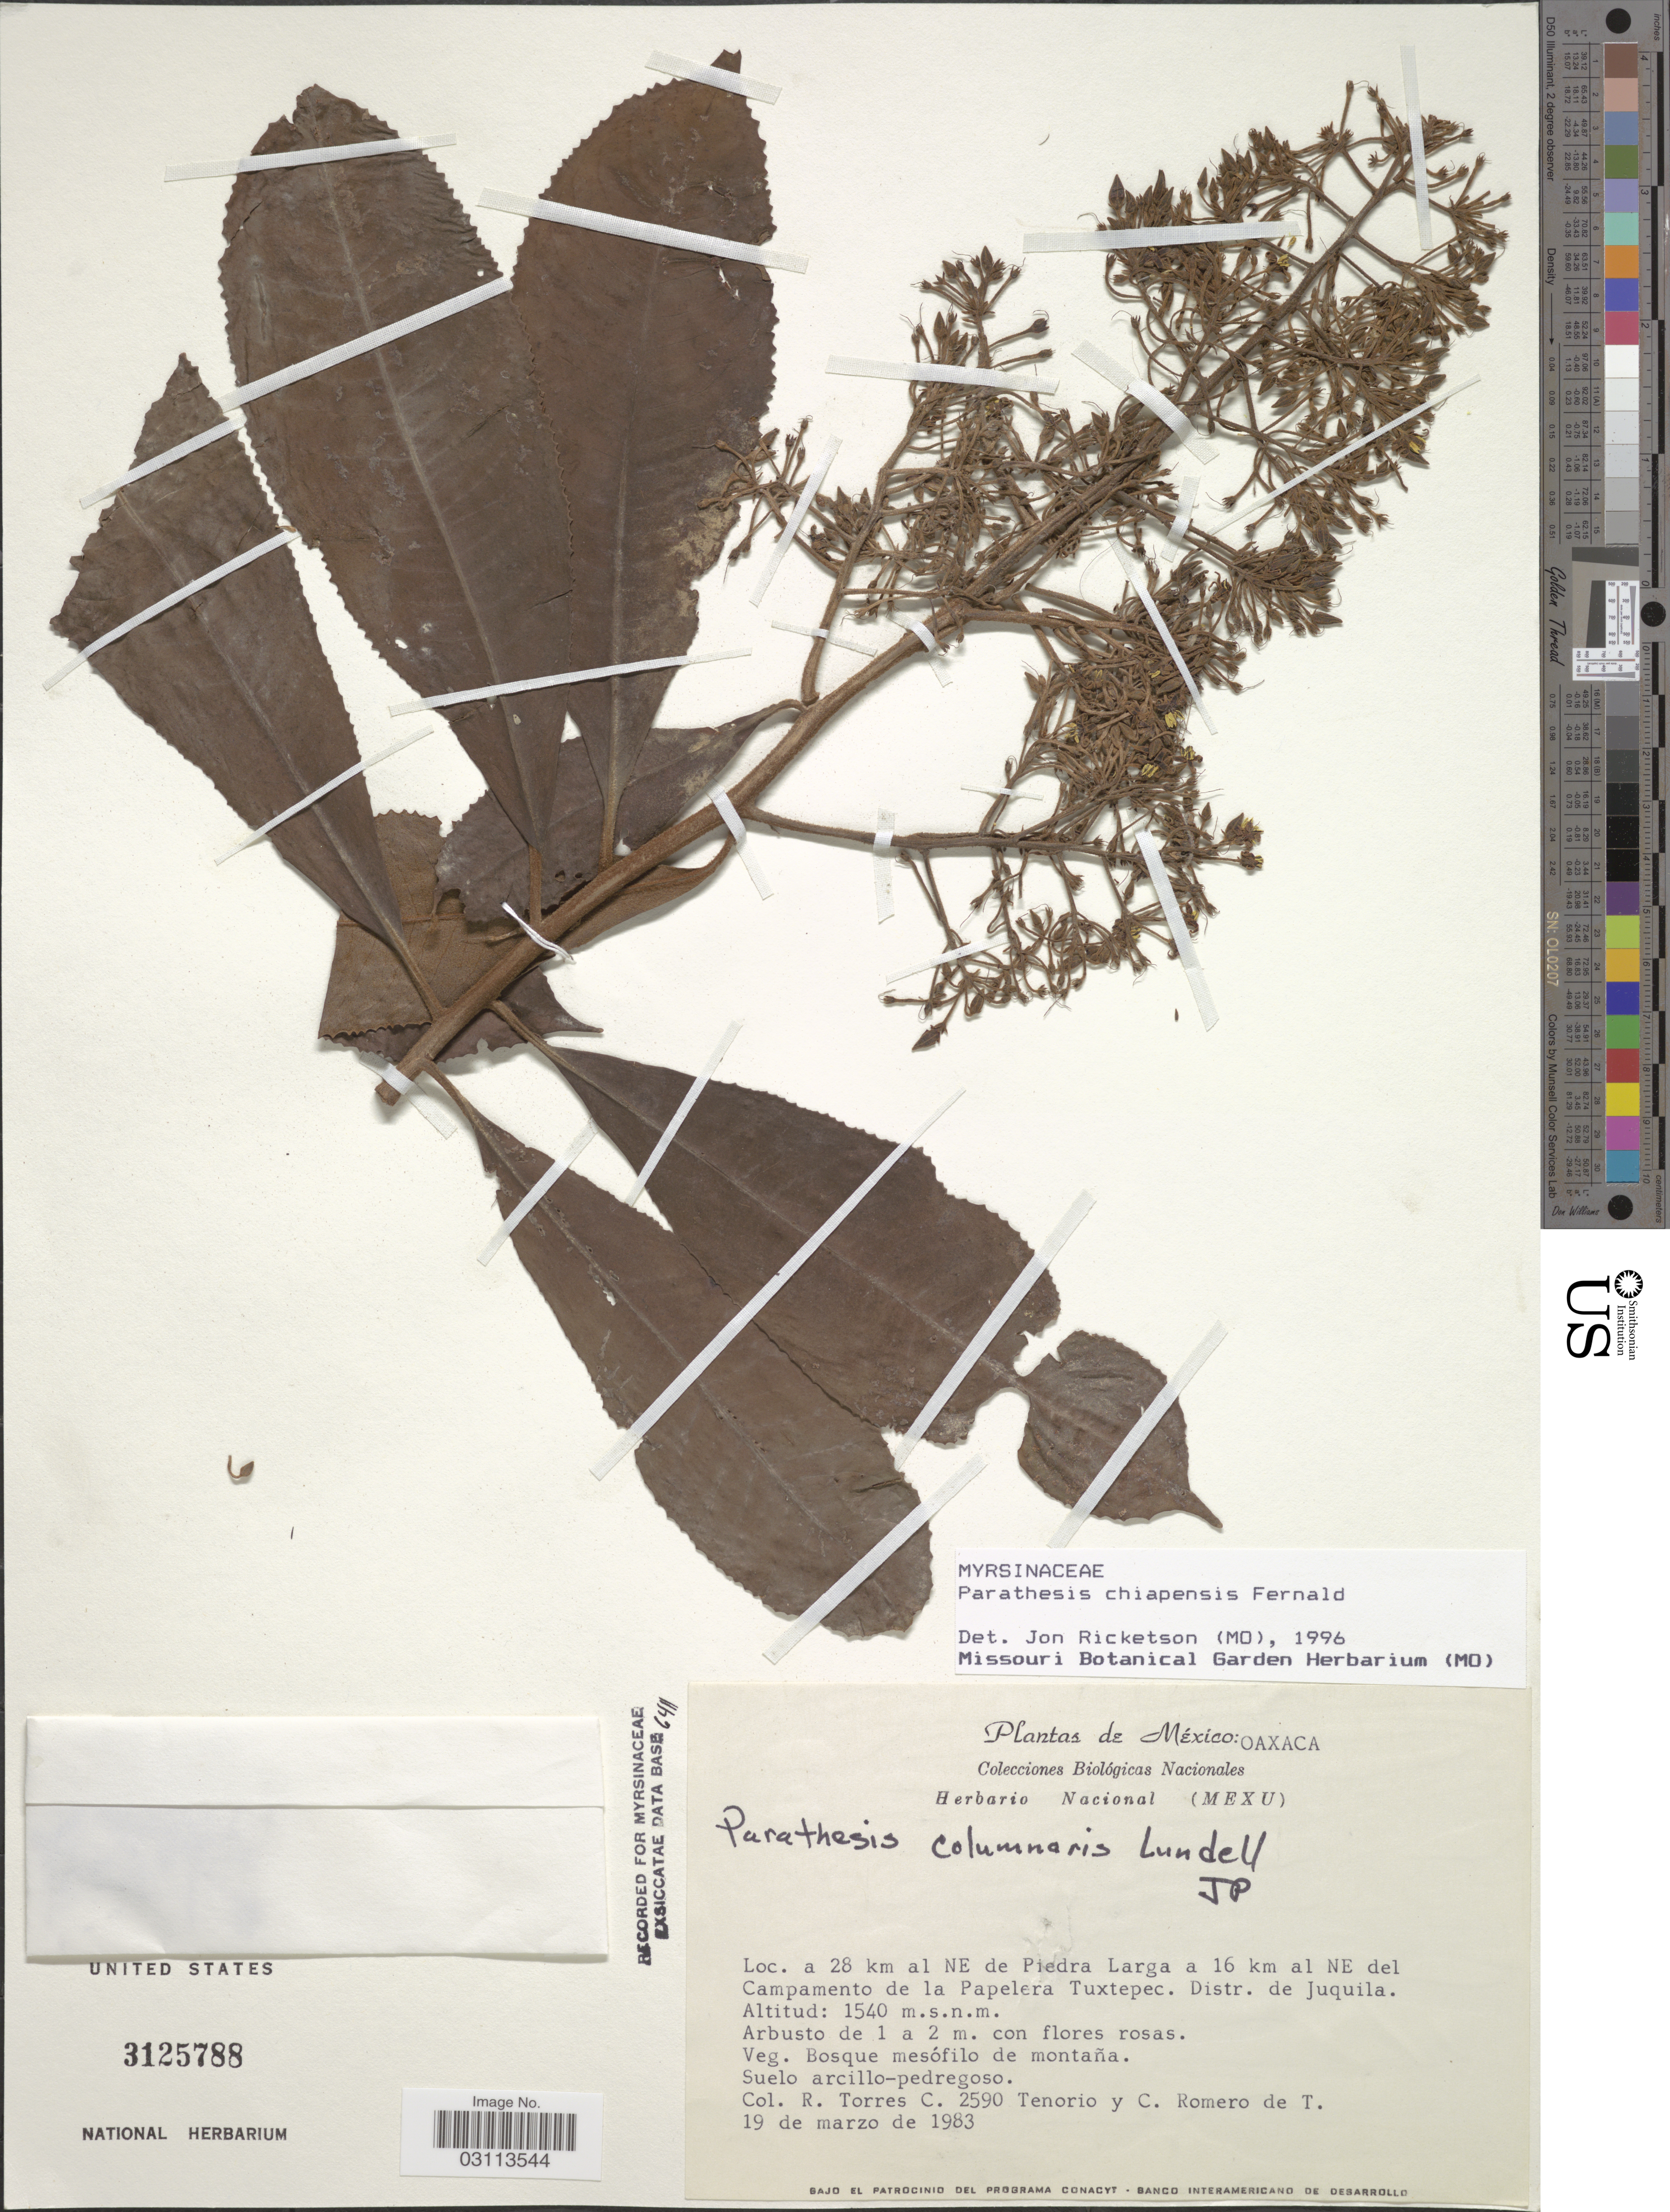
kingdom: Plantae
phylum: Tracheophyta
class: Magnoliopsida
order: Ericales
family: Primulaceae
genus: Parathesis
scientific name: Parathesis chiapensis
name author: Fernald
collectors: R. Torres C., -. Tenorio & C. Romero de T.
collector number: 2590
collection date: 1983-03-19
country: Mexico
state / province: Oaxaca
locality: A 28 km al NE de Piedra Larga a 16 km al NE del Campamento de la Papelera Tuxtepec. Distr. de Juquila.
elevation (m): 1540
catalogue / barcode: US 3125788